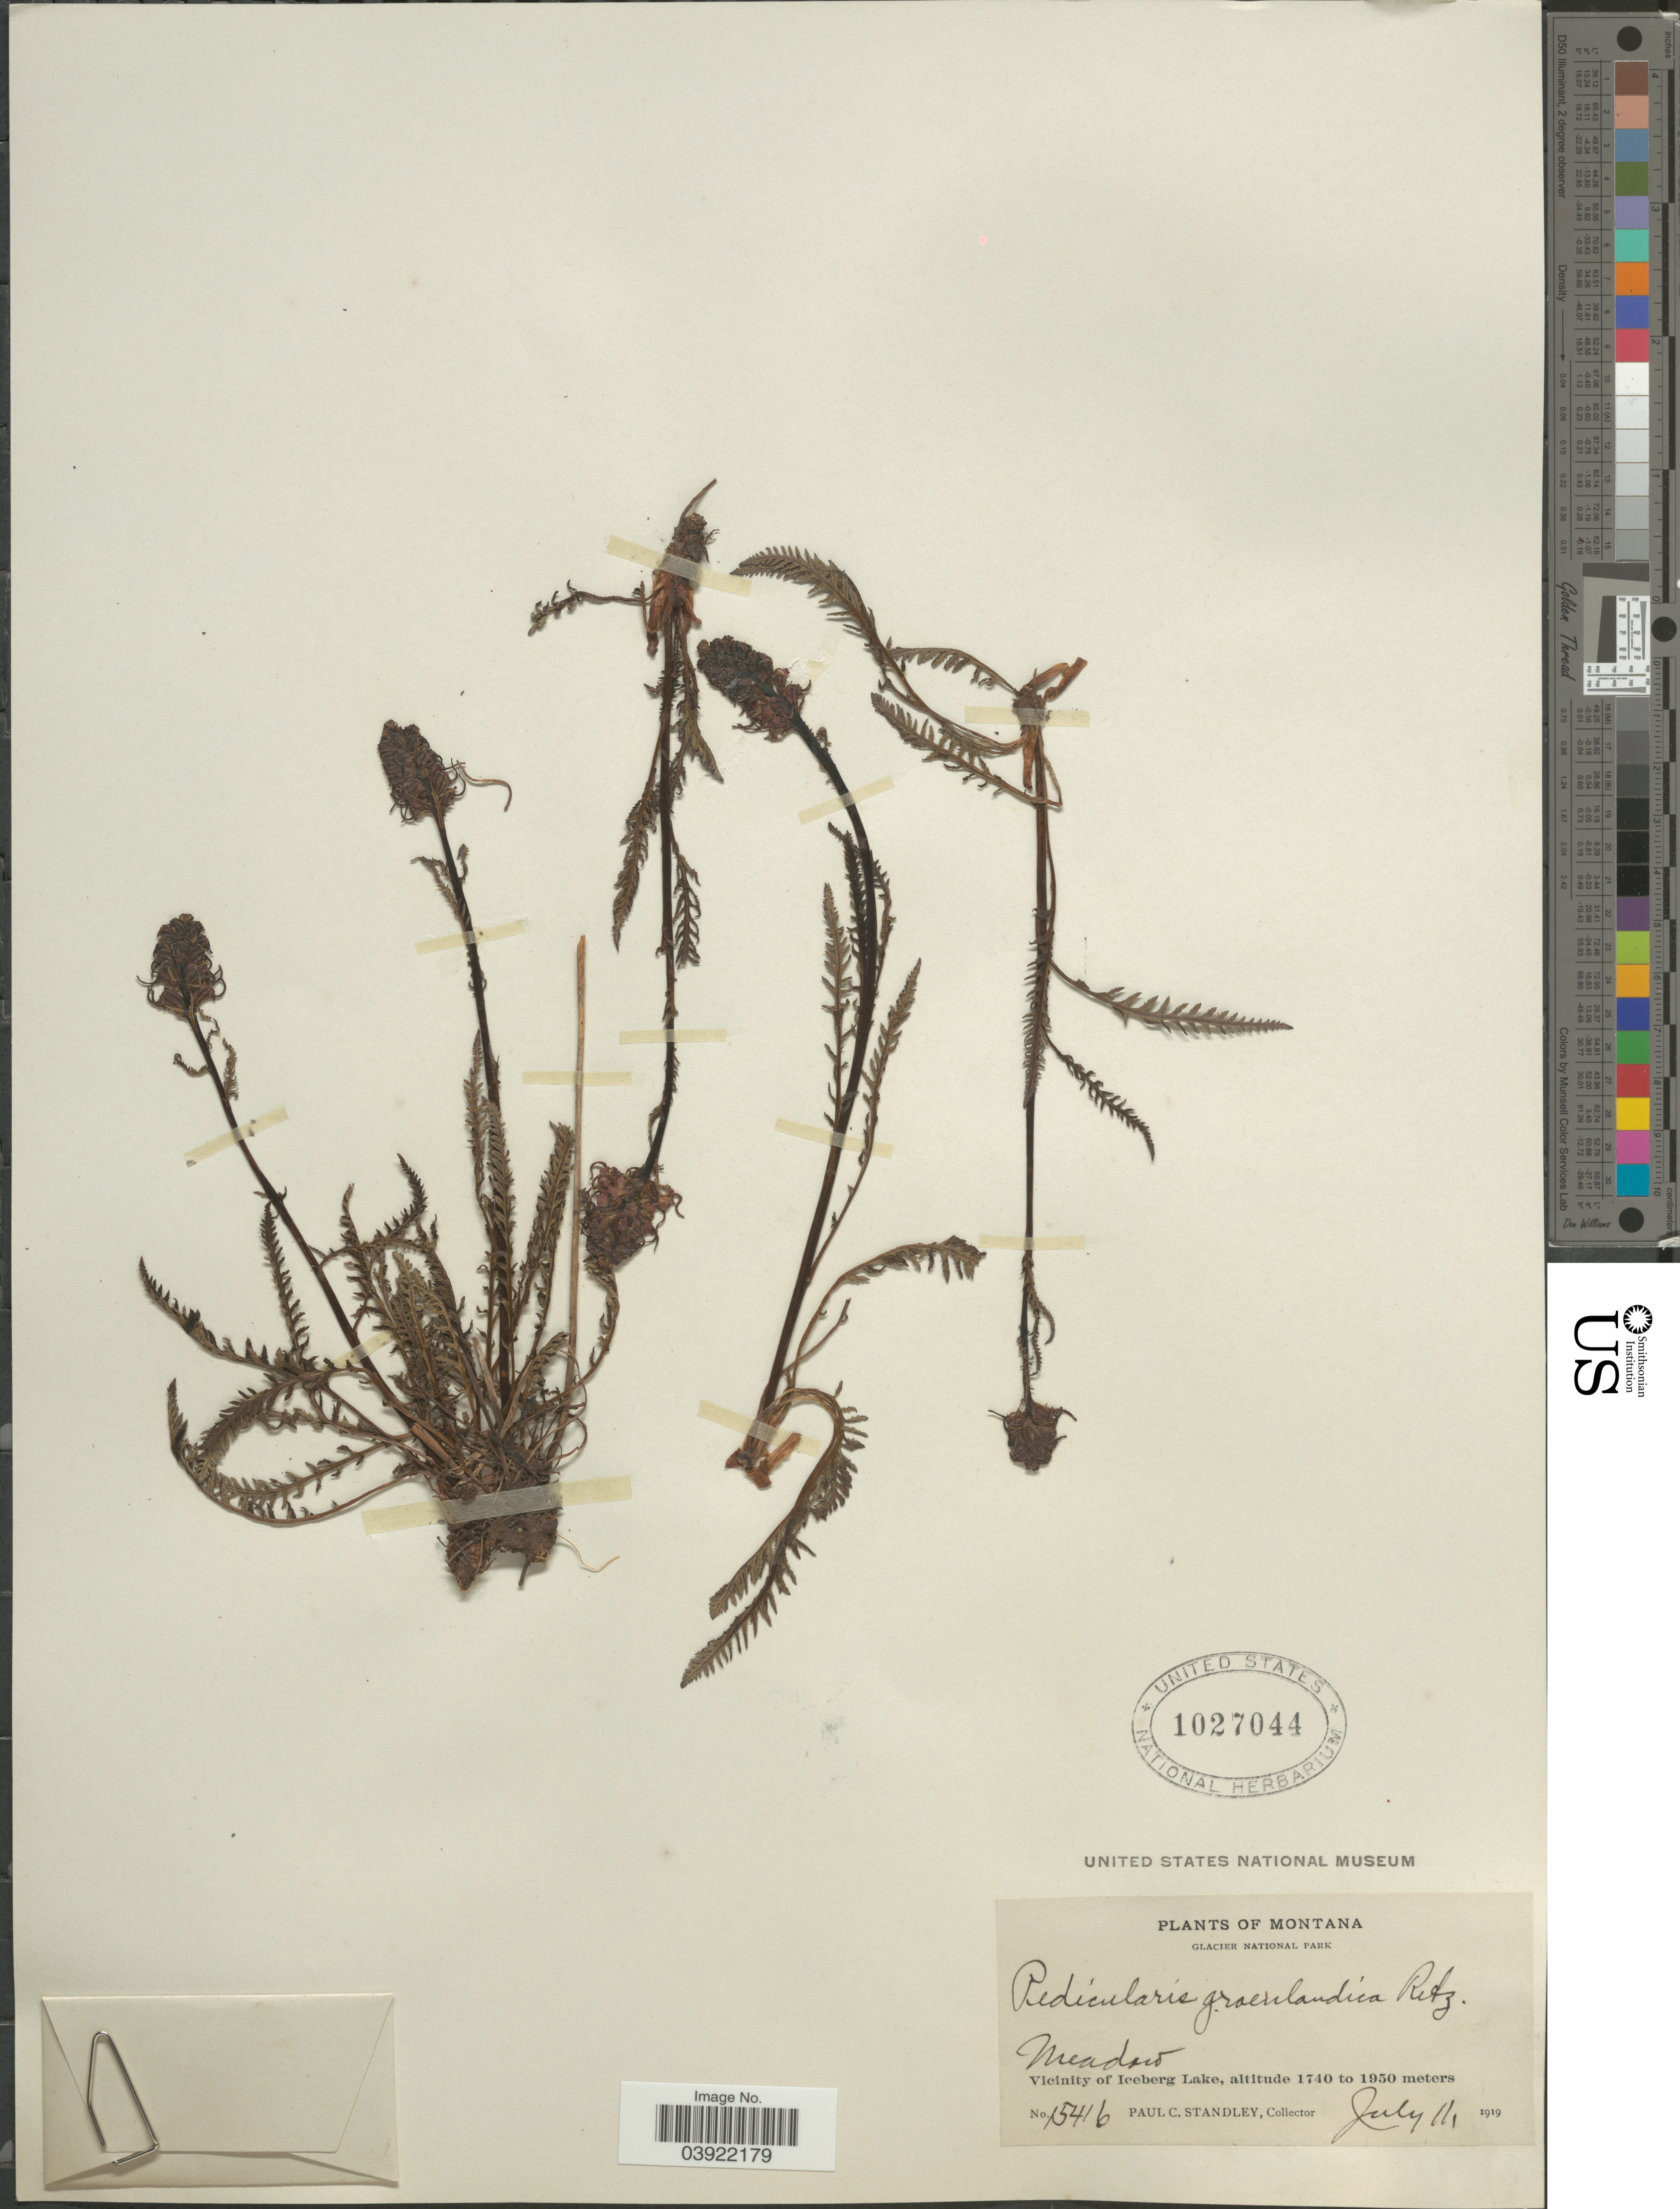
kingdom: Plantae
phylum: Tracheophyta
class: Magnoliopsida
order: Lamiales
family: Orobanchaceae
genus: Pedicularis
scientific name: Pedicularis groenlandica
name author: Retz.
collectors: P. C. Standley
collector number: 15416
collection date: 1919-07-11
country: United States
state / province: Montana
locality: Glacier National Park. Meadow, Vicinity of Iceberg Lake.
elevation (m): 1740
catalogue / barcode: US 1027044